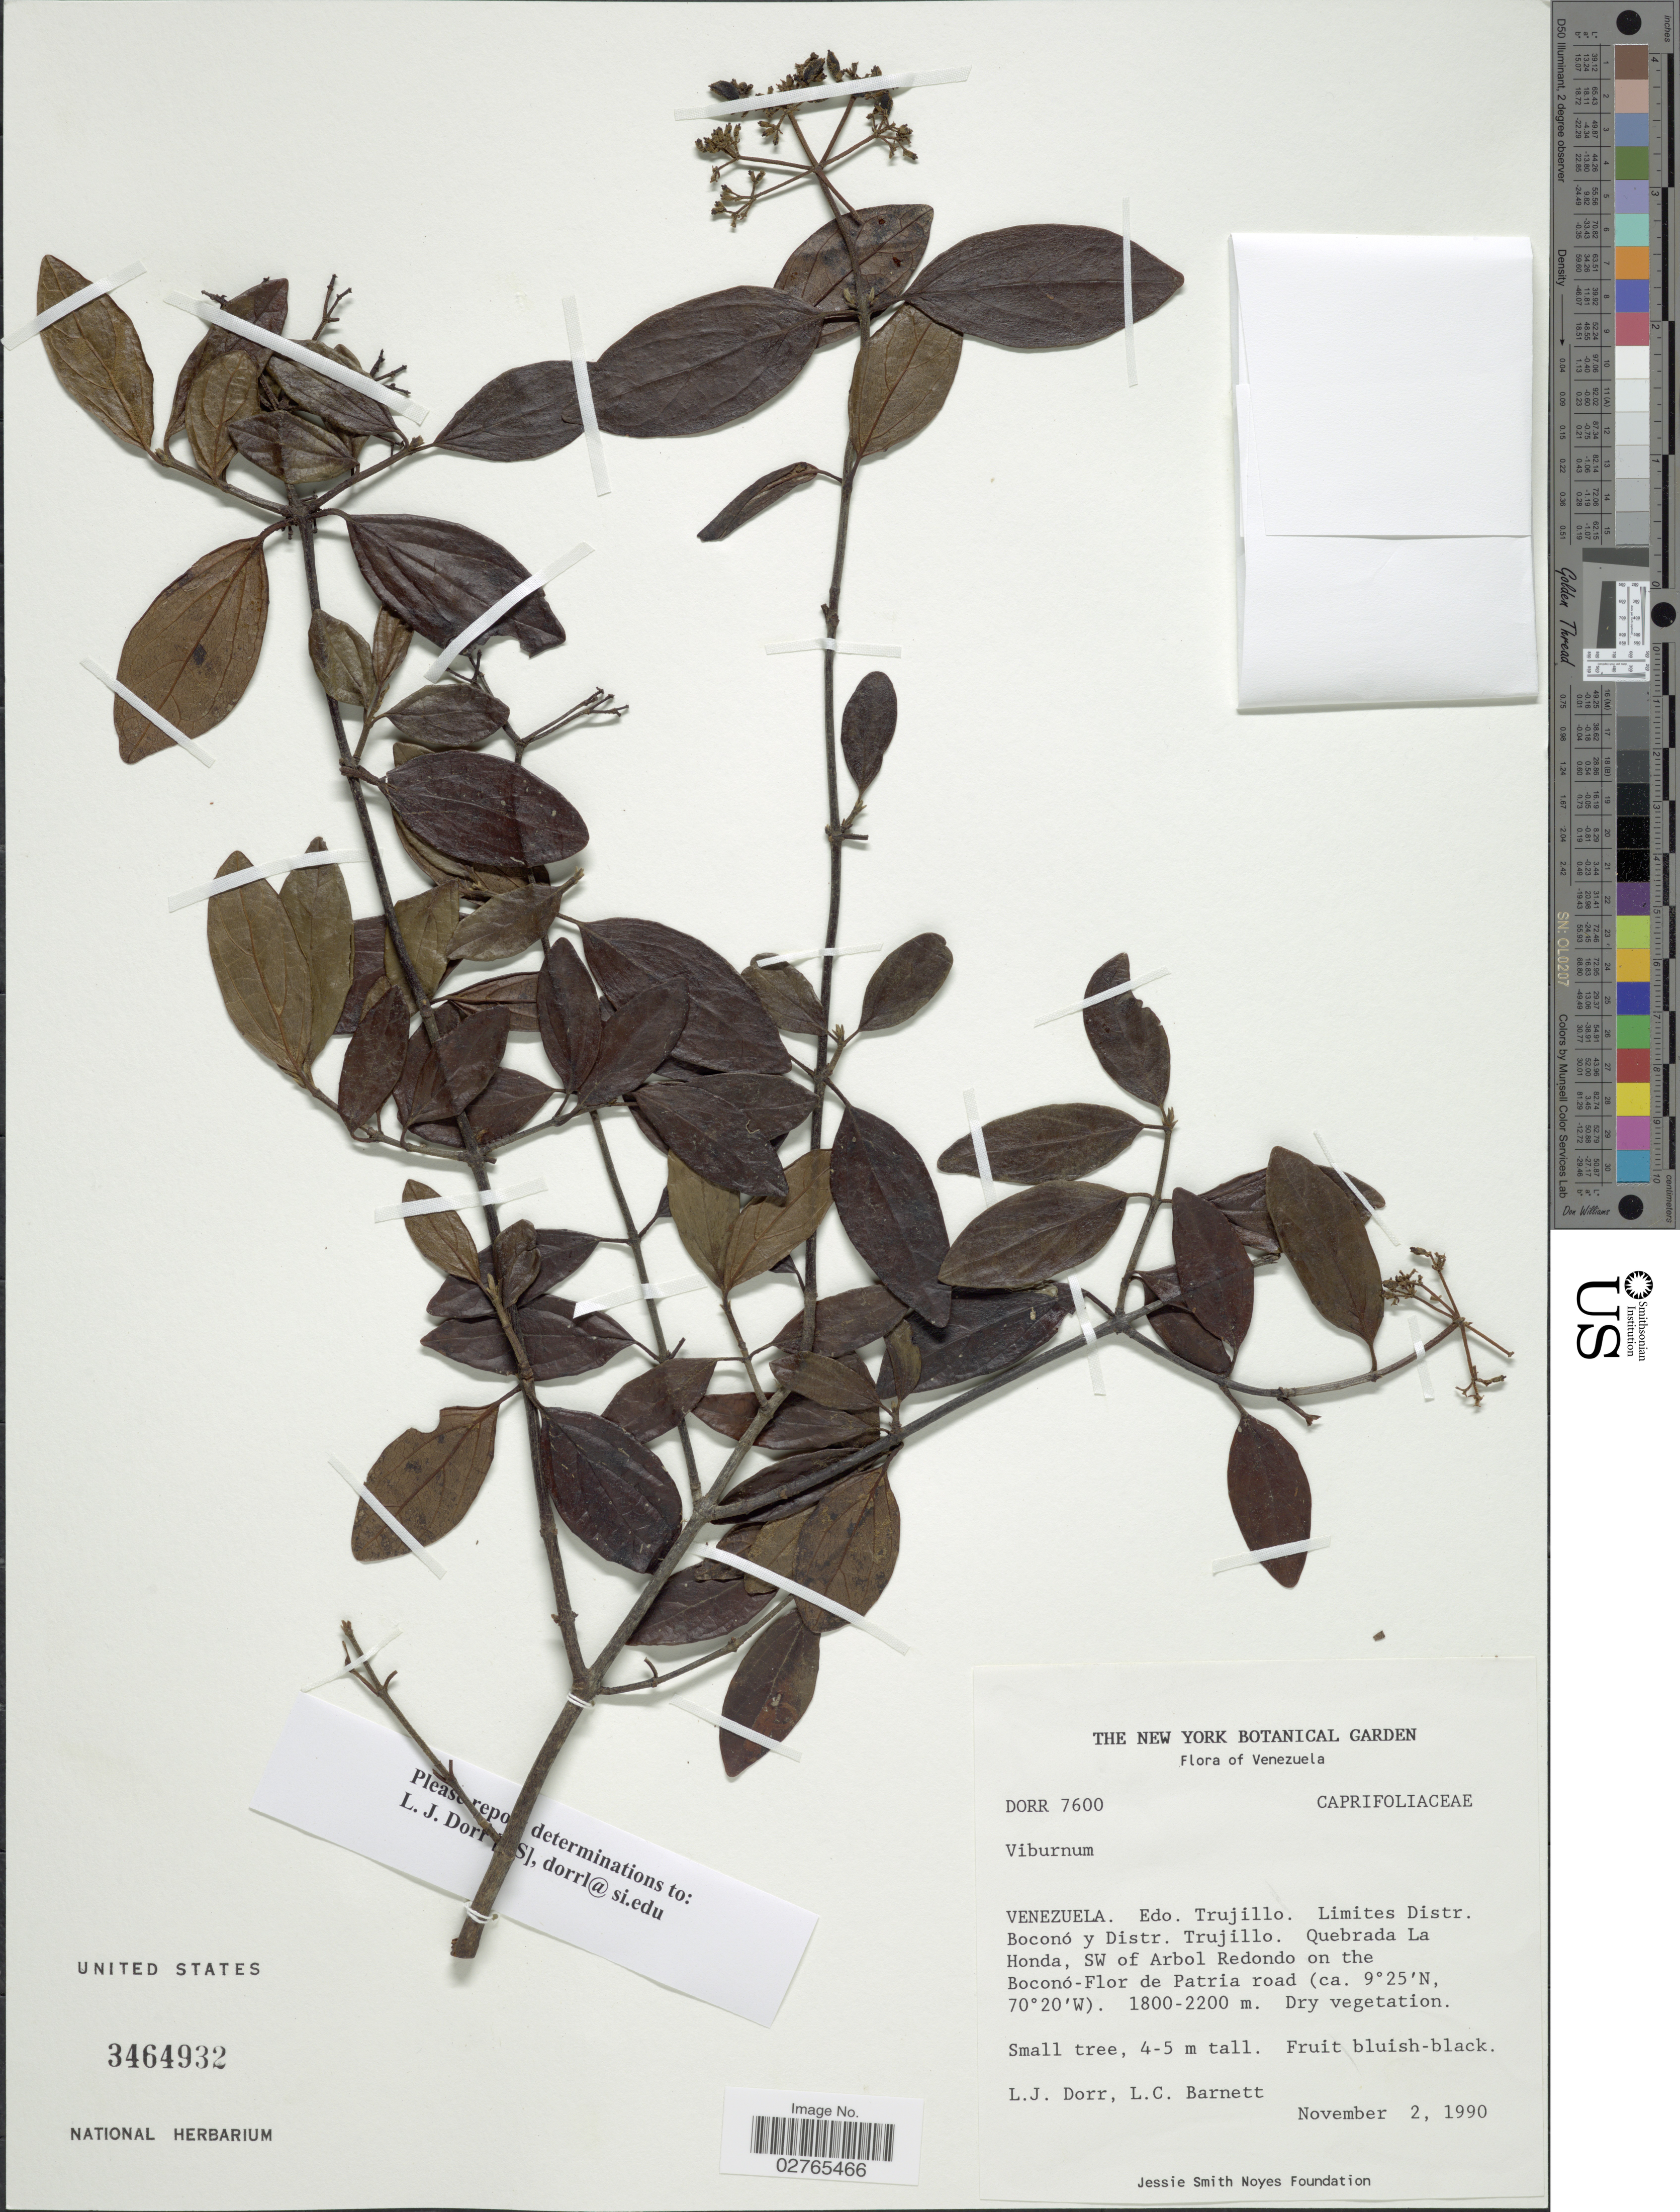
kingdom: Plantae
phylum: Tracheophyta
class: Magnoliopsida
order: Dipsacales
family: Viburnaceae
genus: Viburnum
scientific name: Viburnum sp.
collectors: L. J. Dorr & L. C. Barnett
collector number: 7600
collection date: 1990-11-02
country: Venezuela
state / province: Trujillo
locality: Limites Distr. Boconó y Distr. Trujillo. Quebrada La Honda, SW of Arbol Redondo on the Boconó-Flor de Patria road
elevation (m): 1800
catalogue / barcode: US 3464932